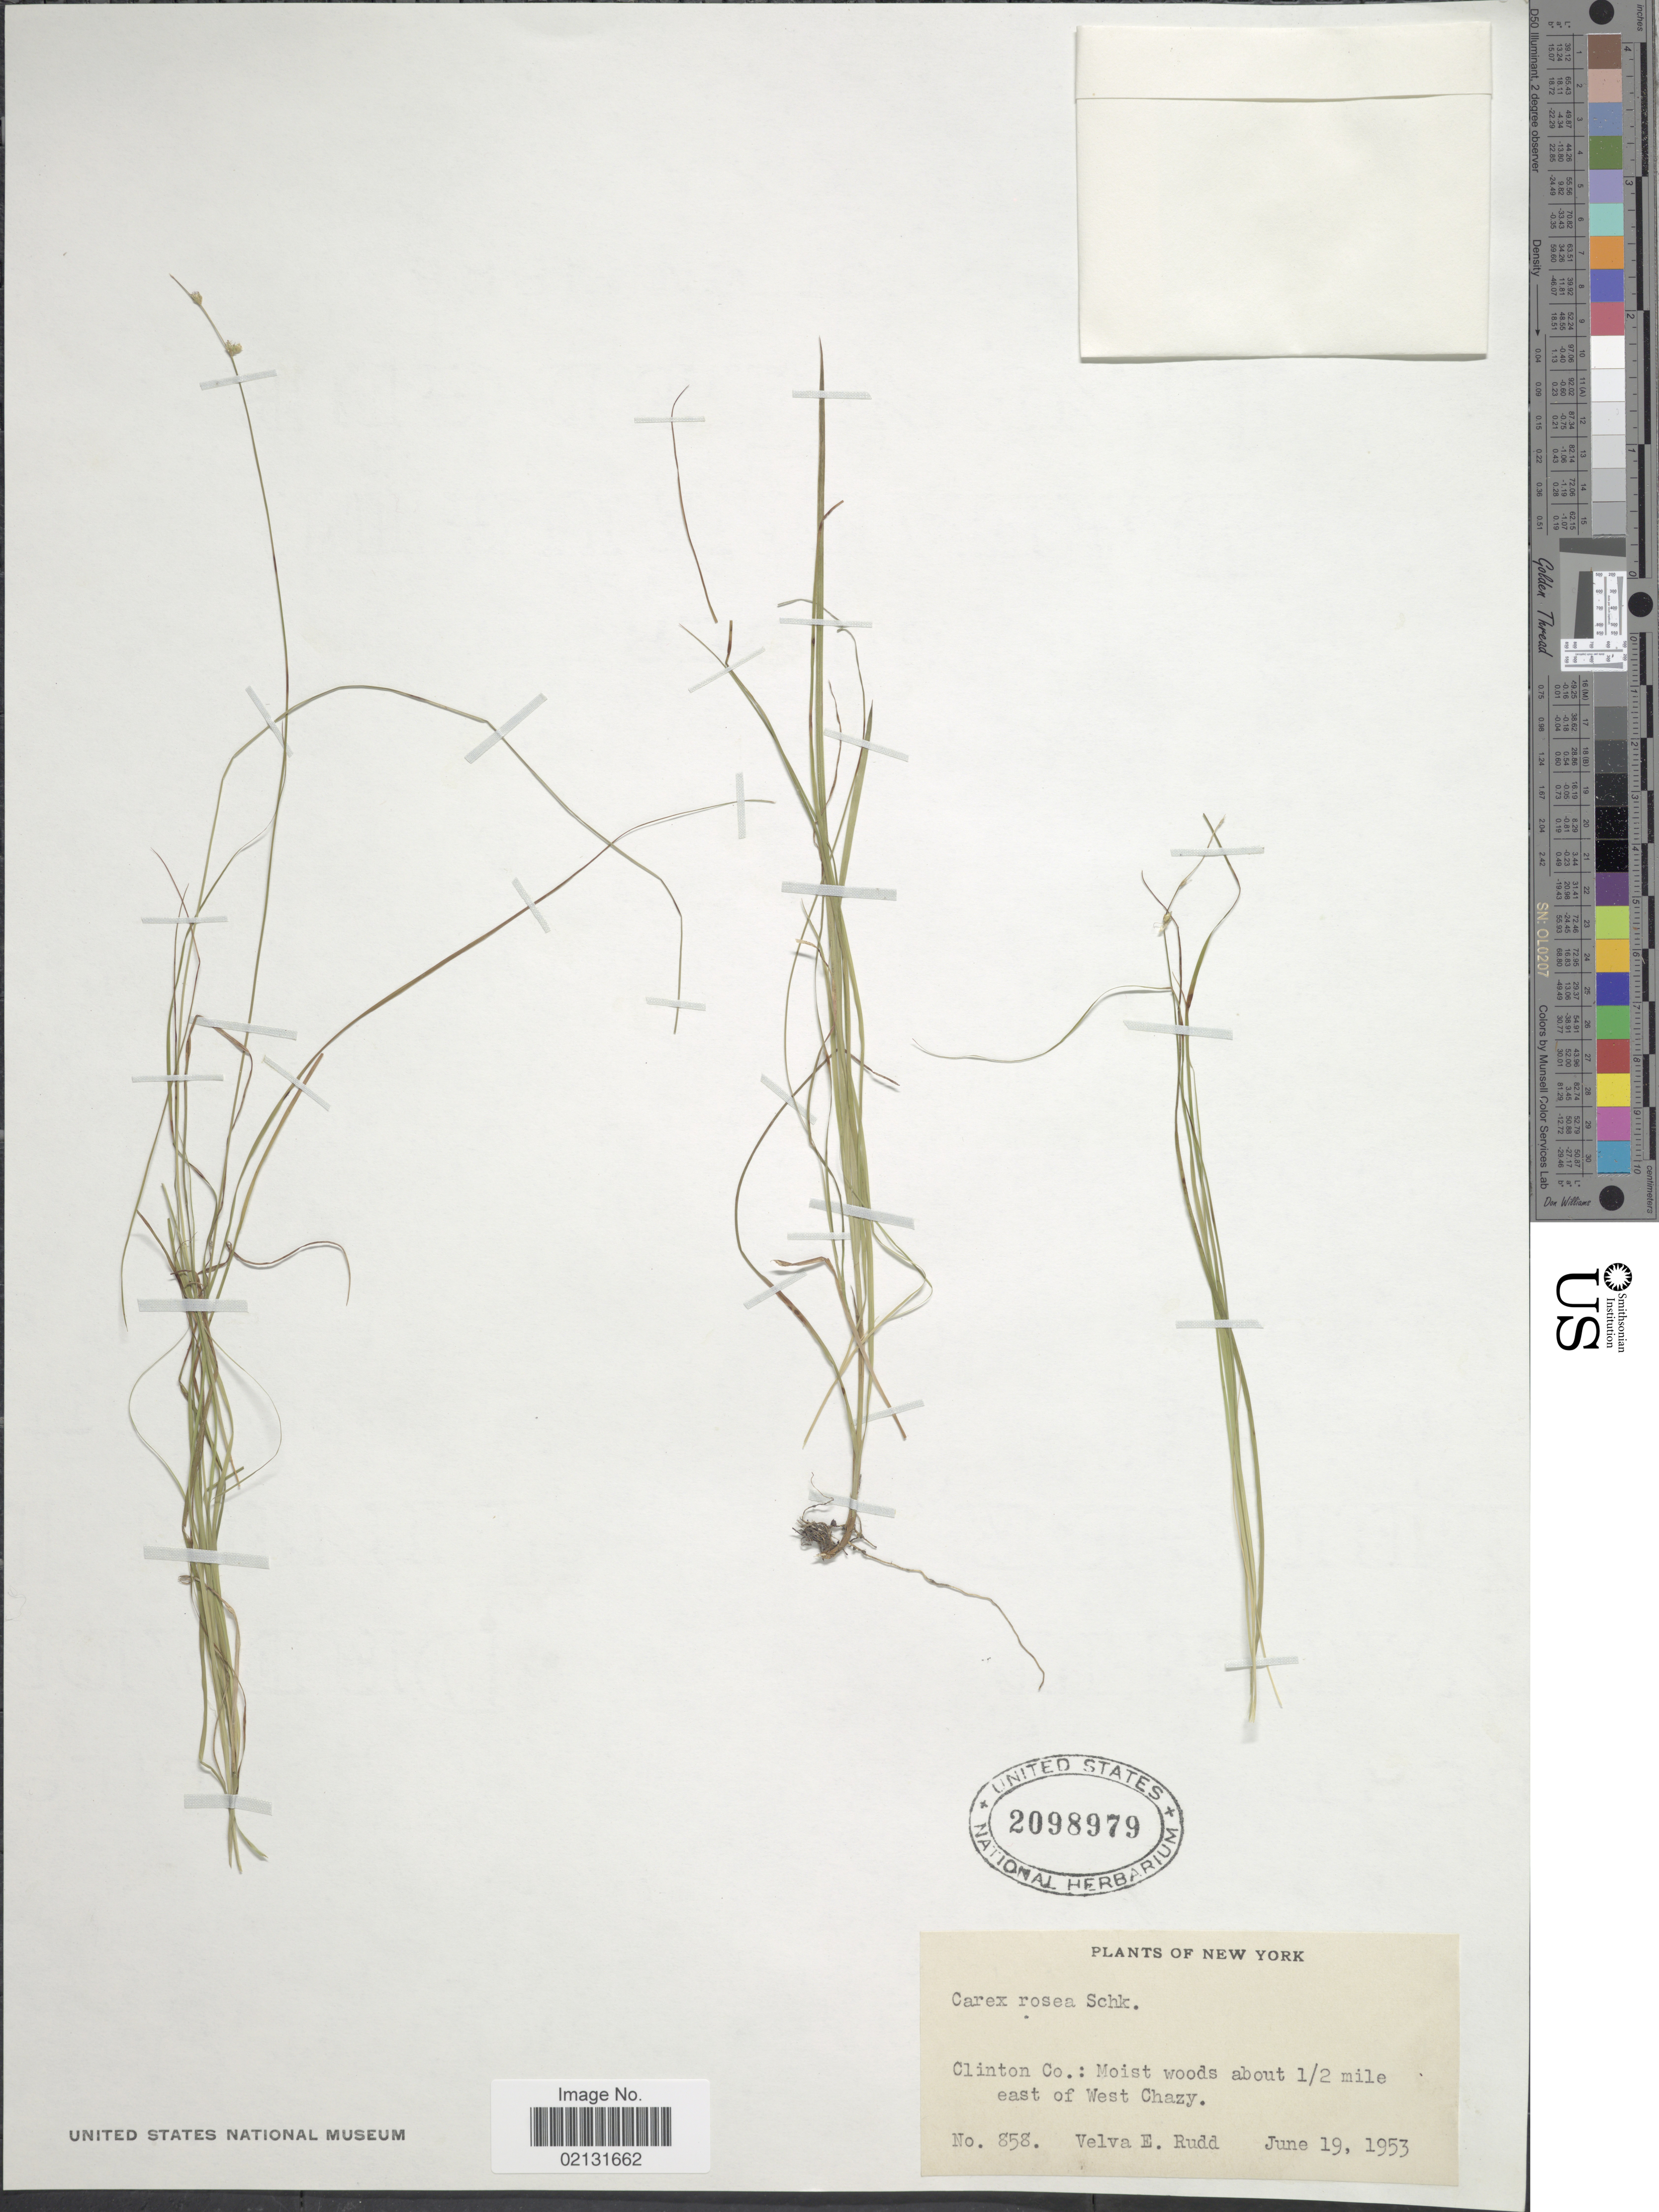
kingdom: Plantae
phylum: Tracheophyta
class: Liliopsida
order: Poales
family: Cyperaceae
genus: Carex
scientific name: Carex rosea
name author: Willd.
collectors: V. E. Rudd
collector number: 858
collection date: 1953-06-19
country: United States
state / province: New York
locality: Clinton Co.: moist woods about 1/2 mile east of West Chazy.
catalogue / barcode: US 2098979